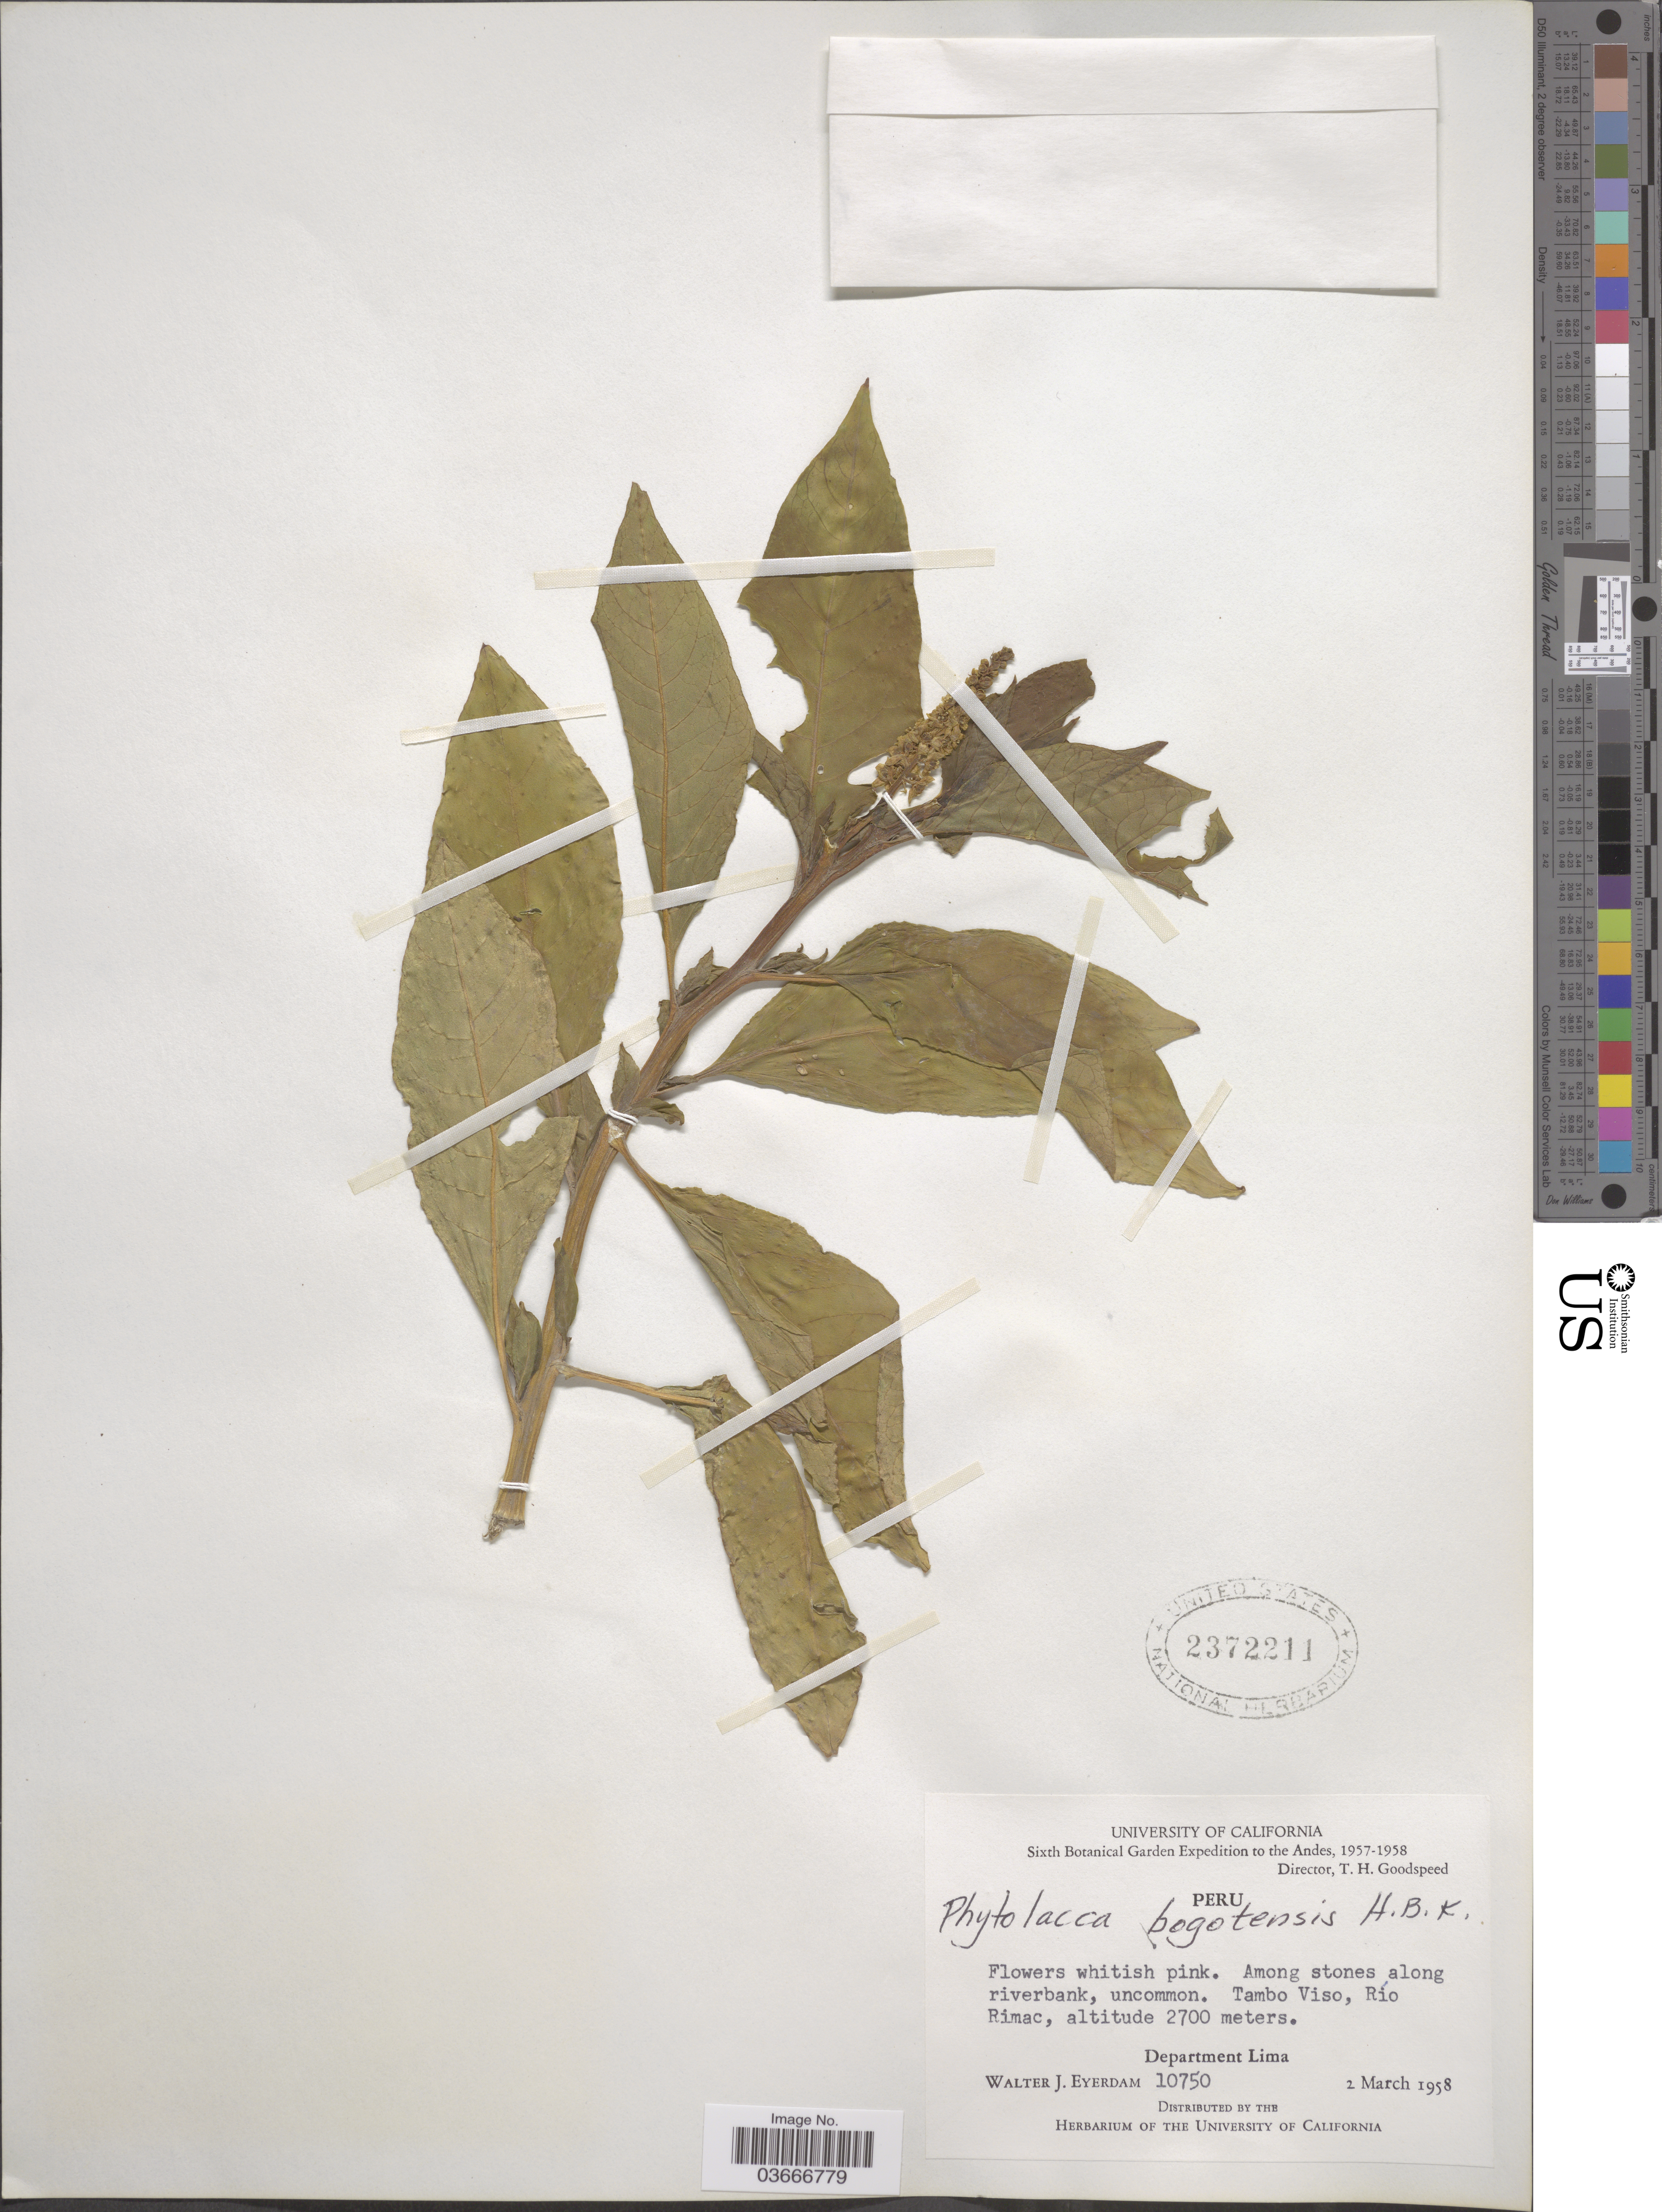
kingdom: Plantae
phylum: Tracheophyta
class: Magnoliopsida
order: Caryophyllales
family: Phytolaccaceae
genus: Phytolacca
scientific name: Phytolacca bogotensis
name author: Kunth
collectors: W. J. Eyerdam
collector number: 10750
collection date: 1958-03-02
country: Peru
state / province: Lima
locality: The Andes. Among stones along riverbank, uncommon. Tambo Viso, Río Rimac. Department Lima.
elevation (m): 2700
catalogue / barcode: US 2372211